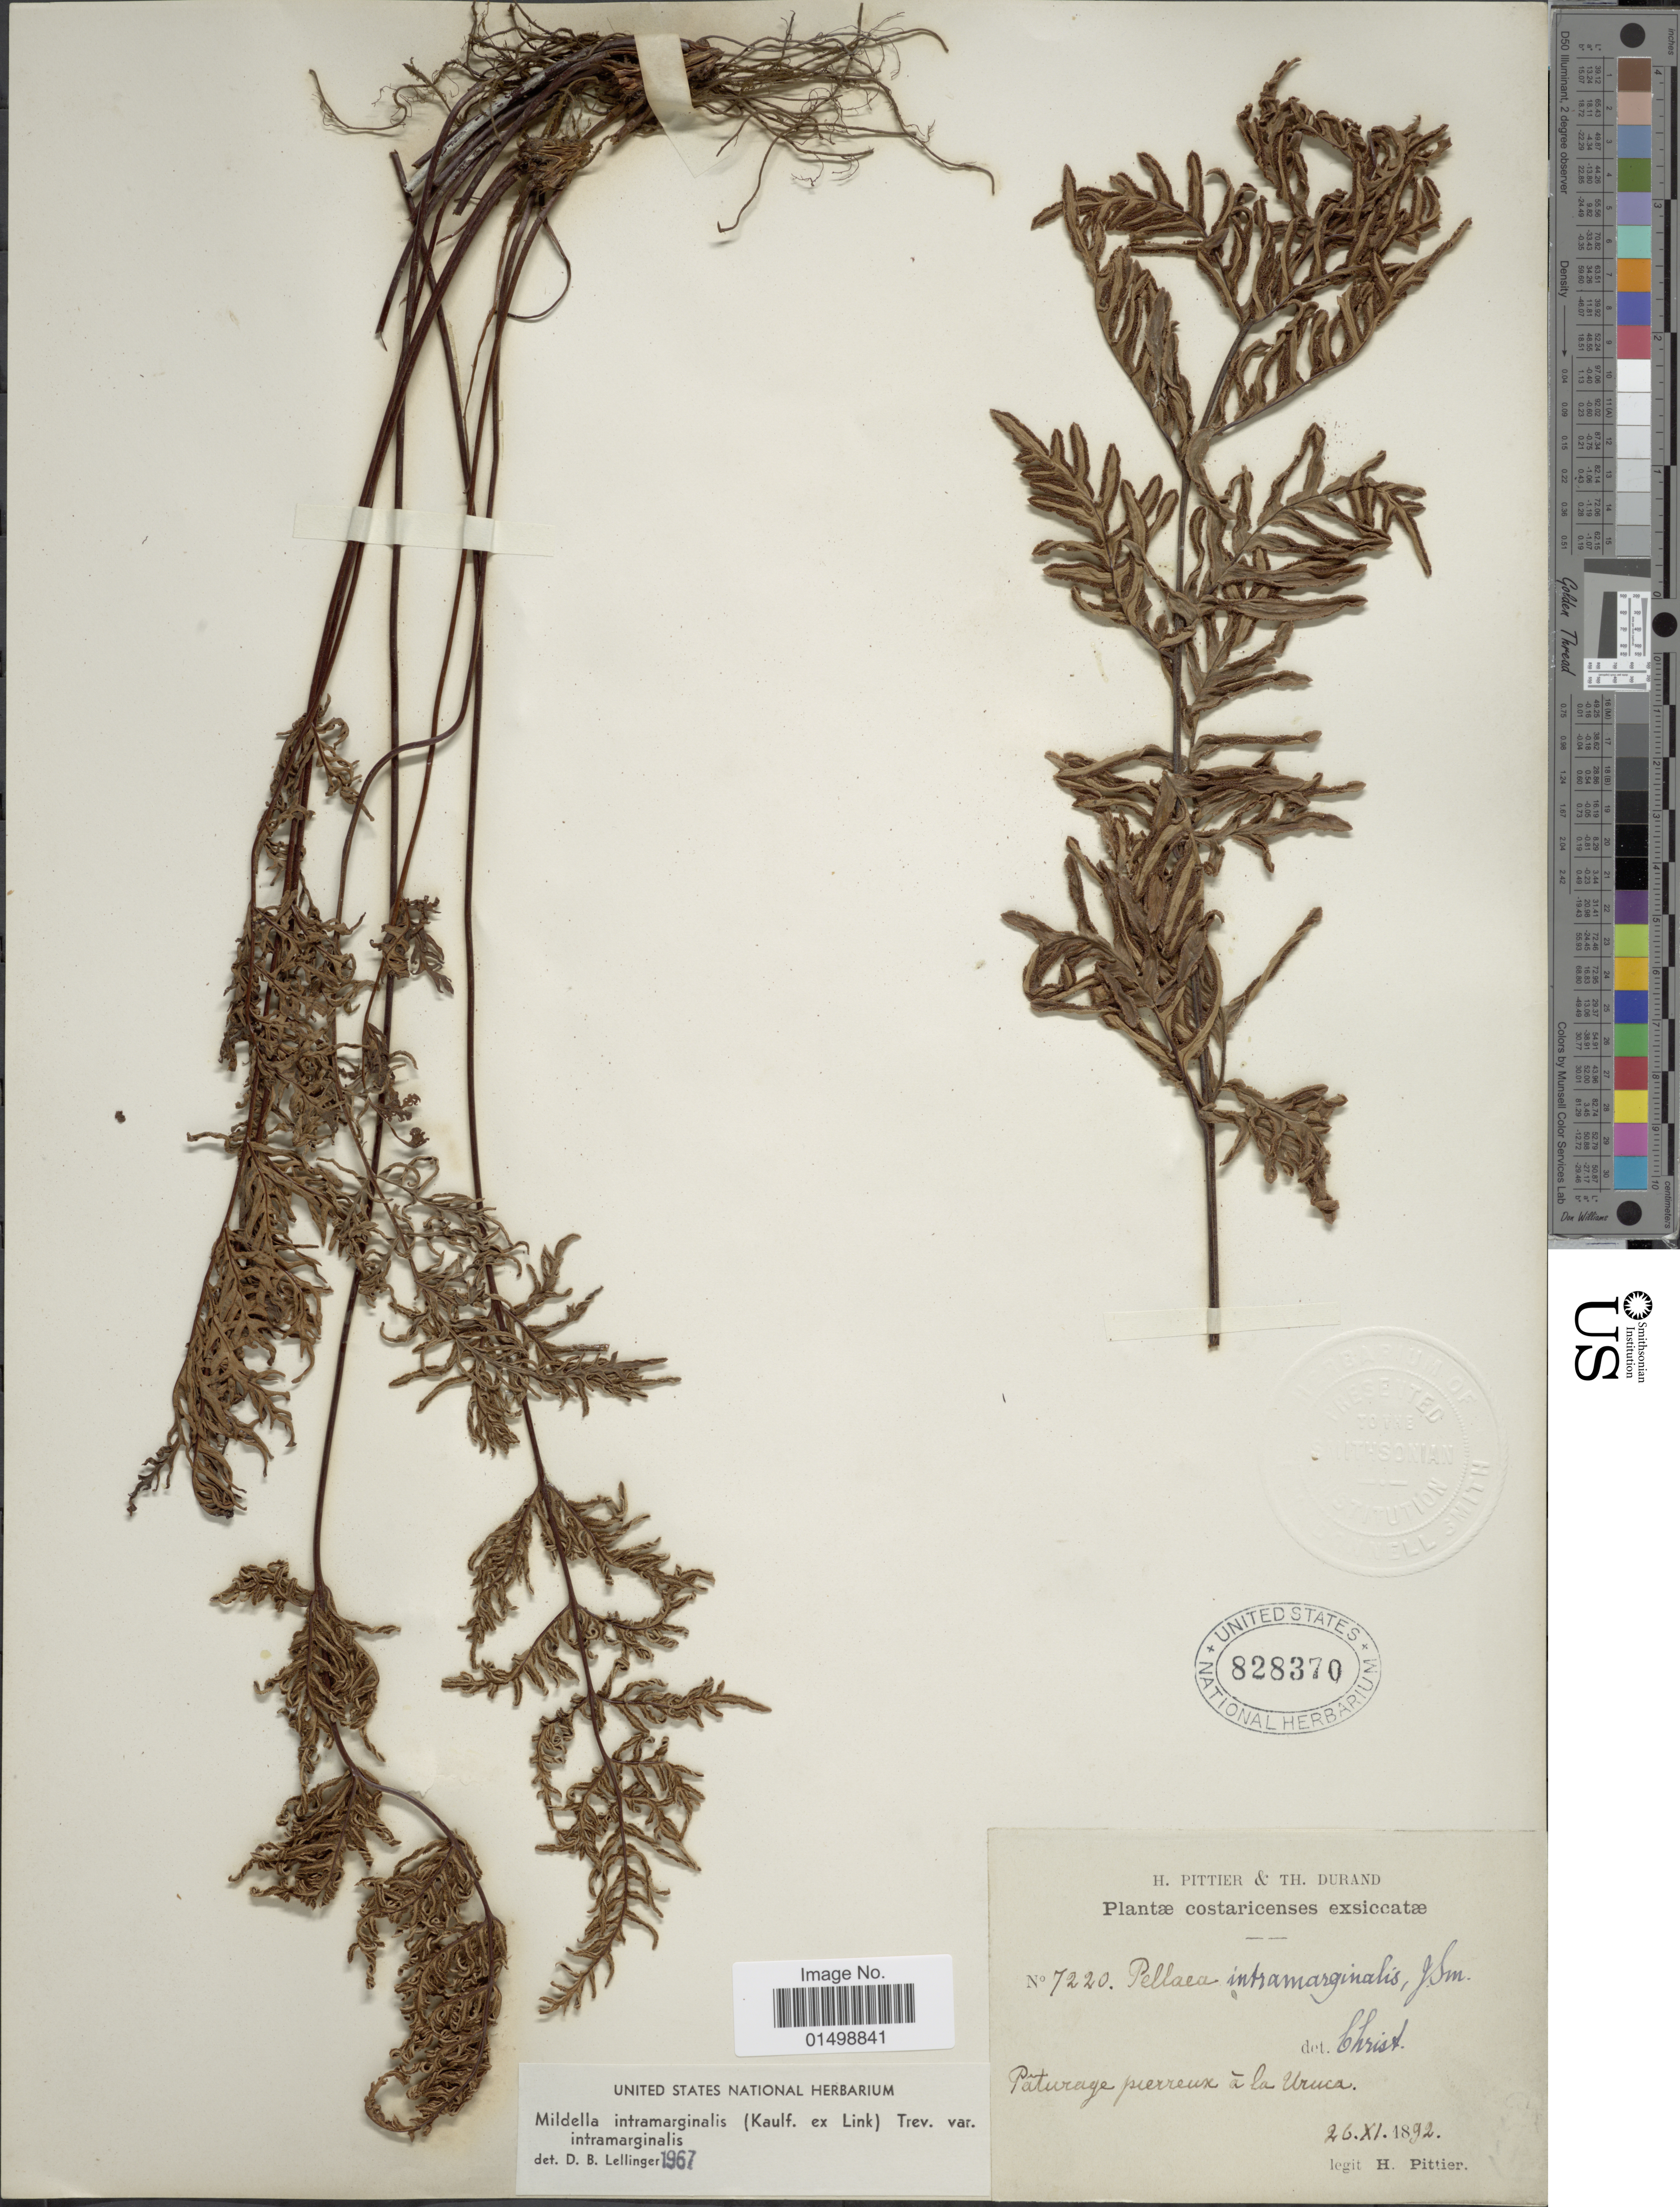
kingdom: Plantae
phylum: Tracheophyta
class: Polypodiopsida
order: Polypodiales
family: Pteridaceae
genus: Cheilanthes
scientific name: Cheilanthes intramarginalis var. intramarginalis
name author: (Kaulf.) Hook.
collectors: H. F. Pittier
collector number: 7220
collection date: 1892-11-26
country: Costa Rica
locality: Paturage pierreux a la Uruca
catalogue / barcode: US 828370